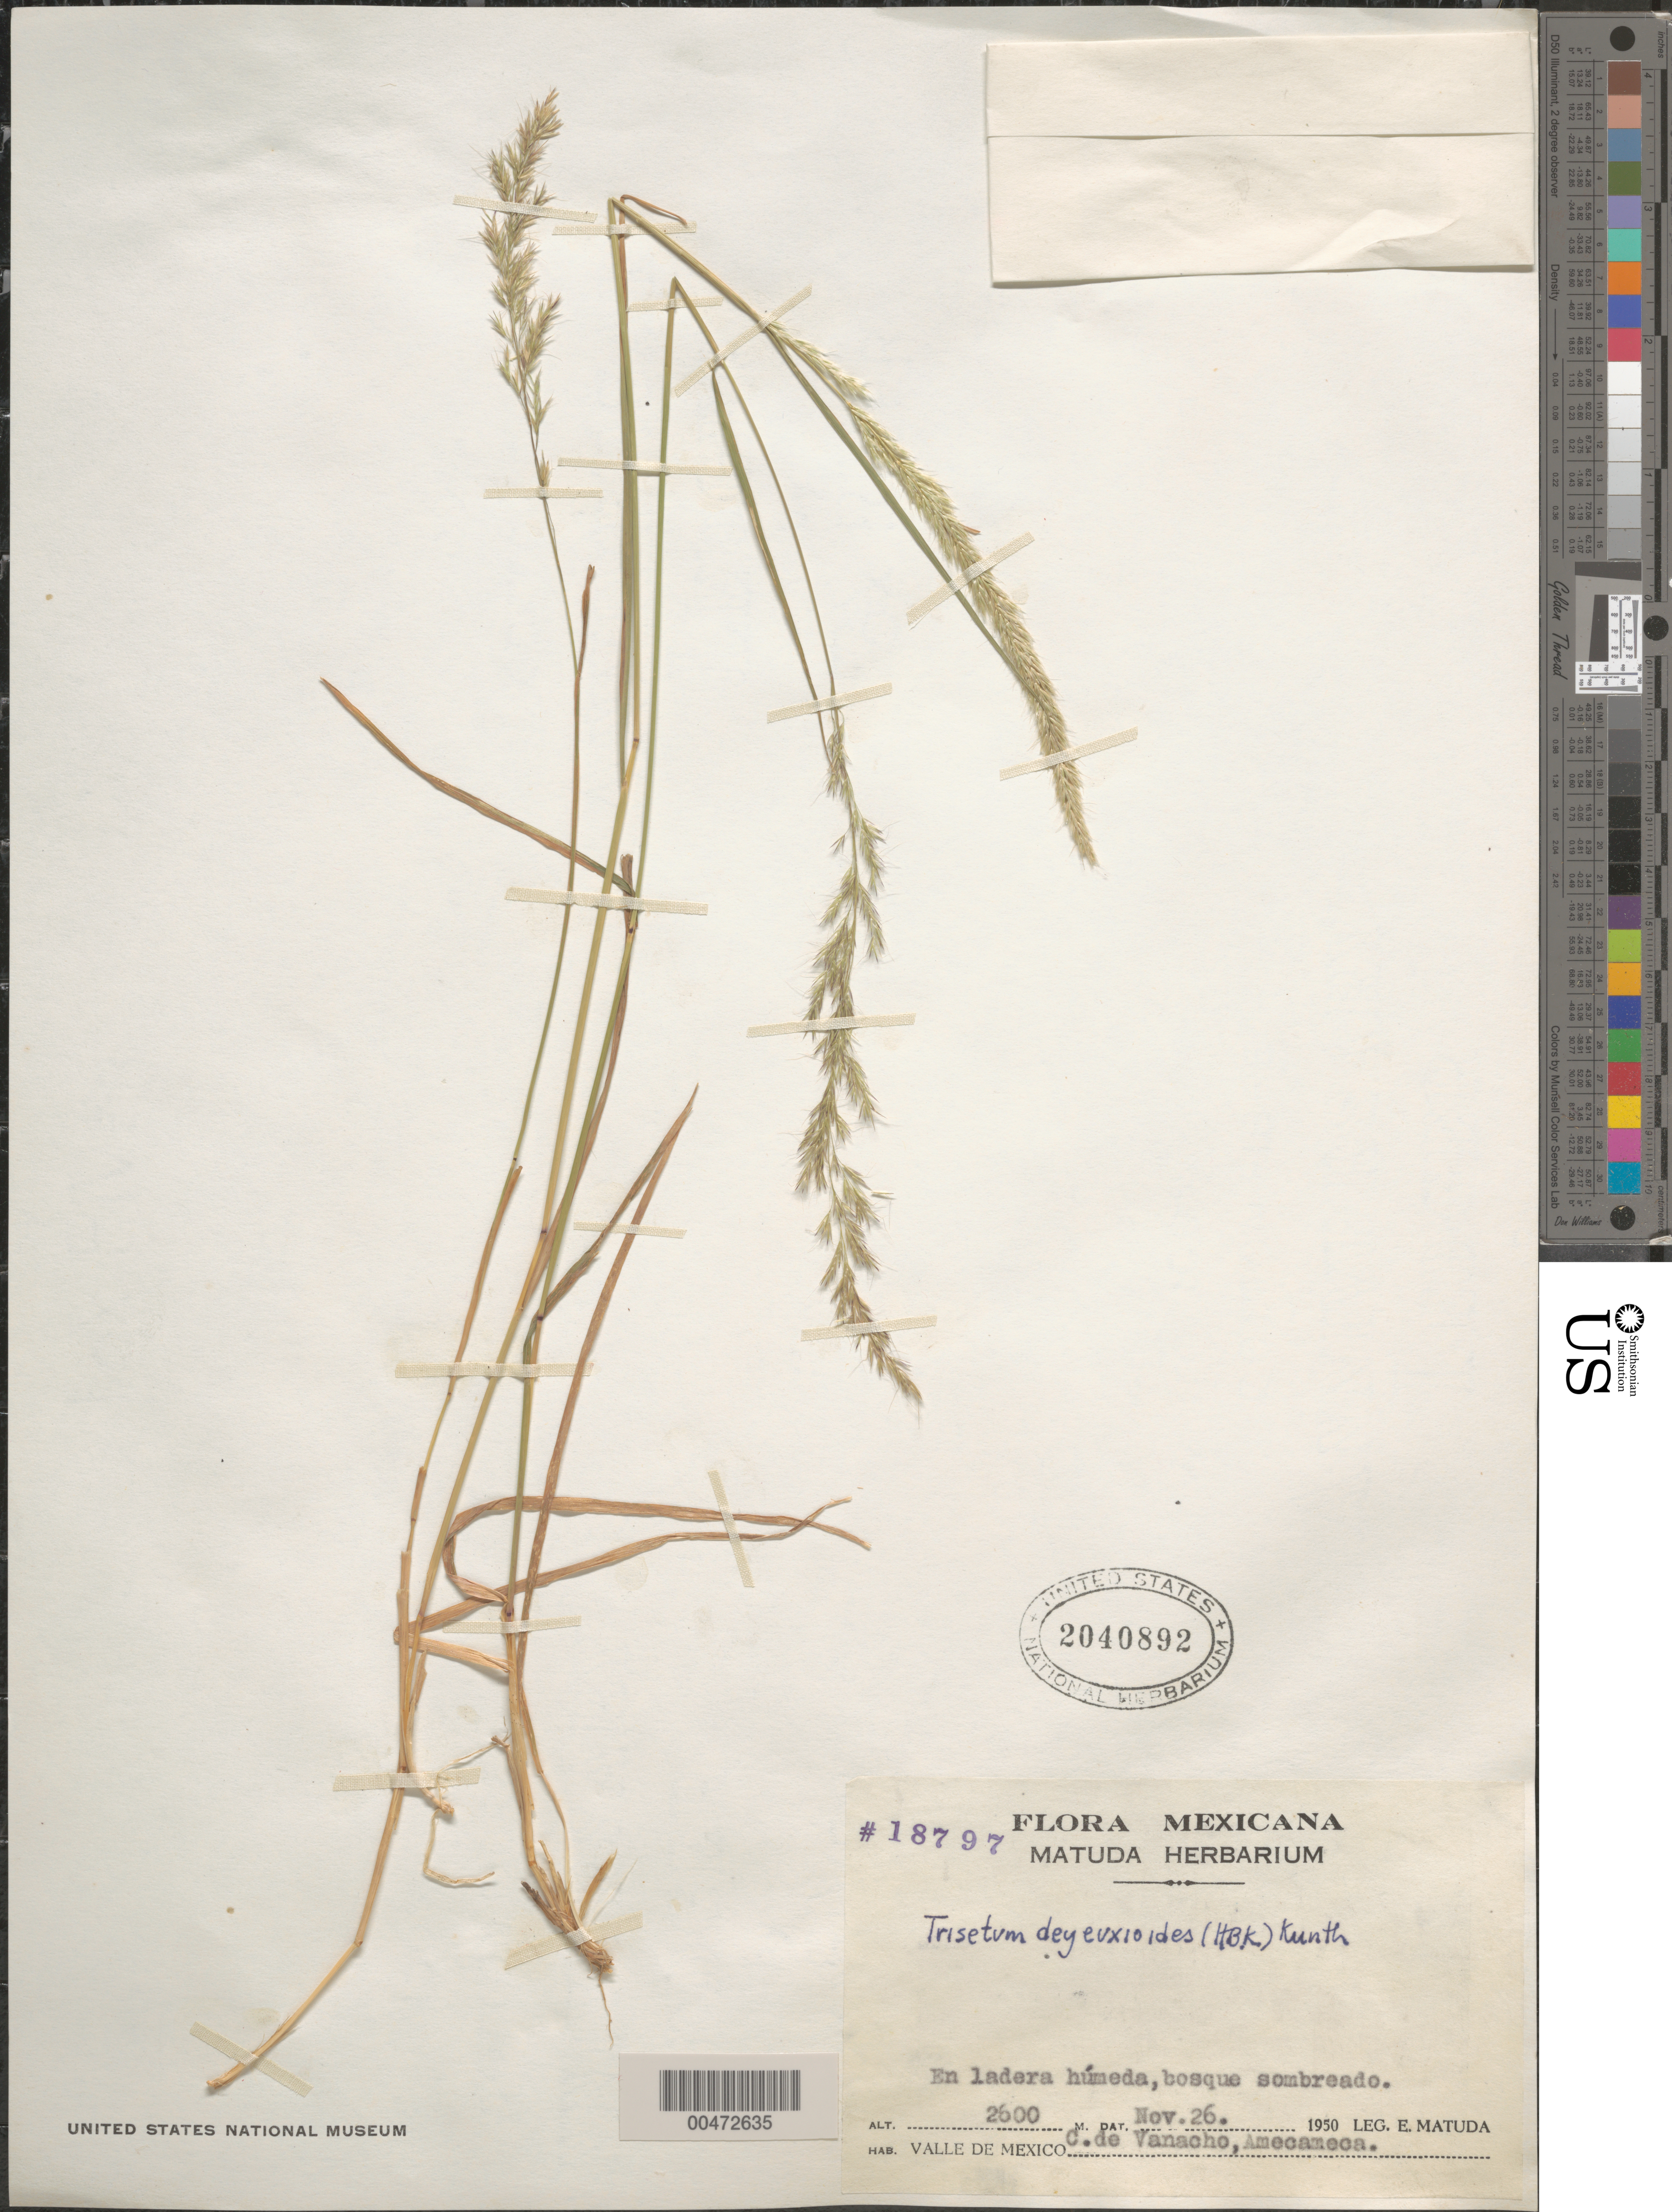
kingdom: Plantae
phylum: Tracheophyta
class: Liliopsida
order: Poales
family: Poaceae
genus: Trisetum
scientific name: Trisetum deyeuxioides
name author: (Kunth) Kunth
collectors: E. Matuda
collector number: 18797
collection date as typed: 26 Nov 1950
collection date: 1950-11-26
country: Mexico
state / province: México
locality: Valle de Mexico, C. de Vanacho, Amecameca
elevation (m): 2600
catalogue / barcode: US 2040892